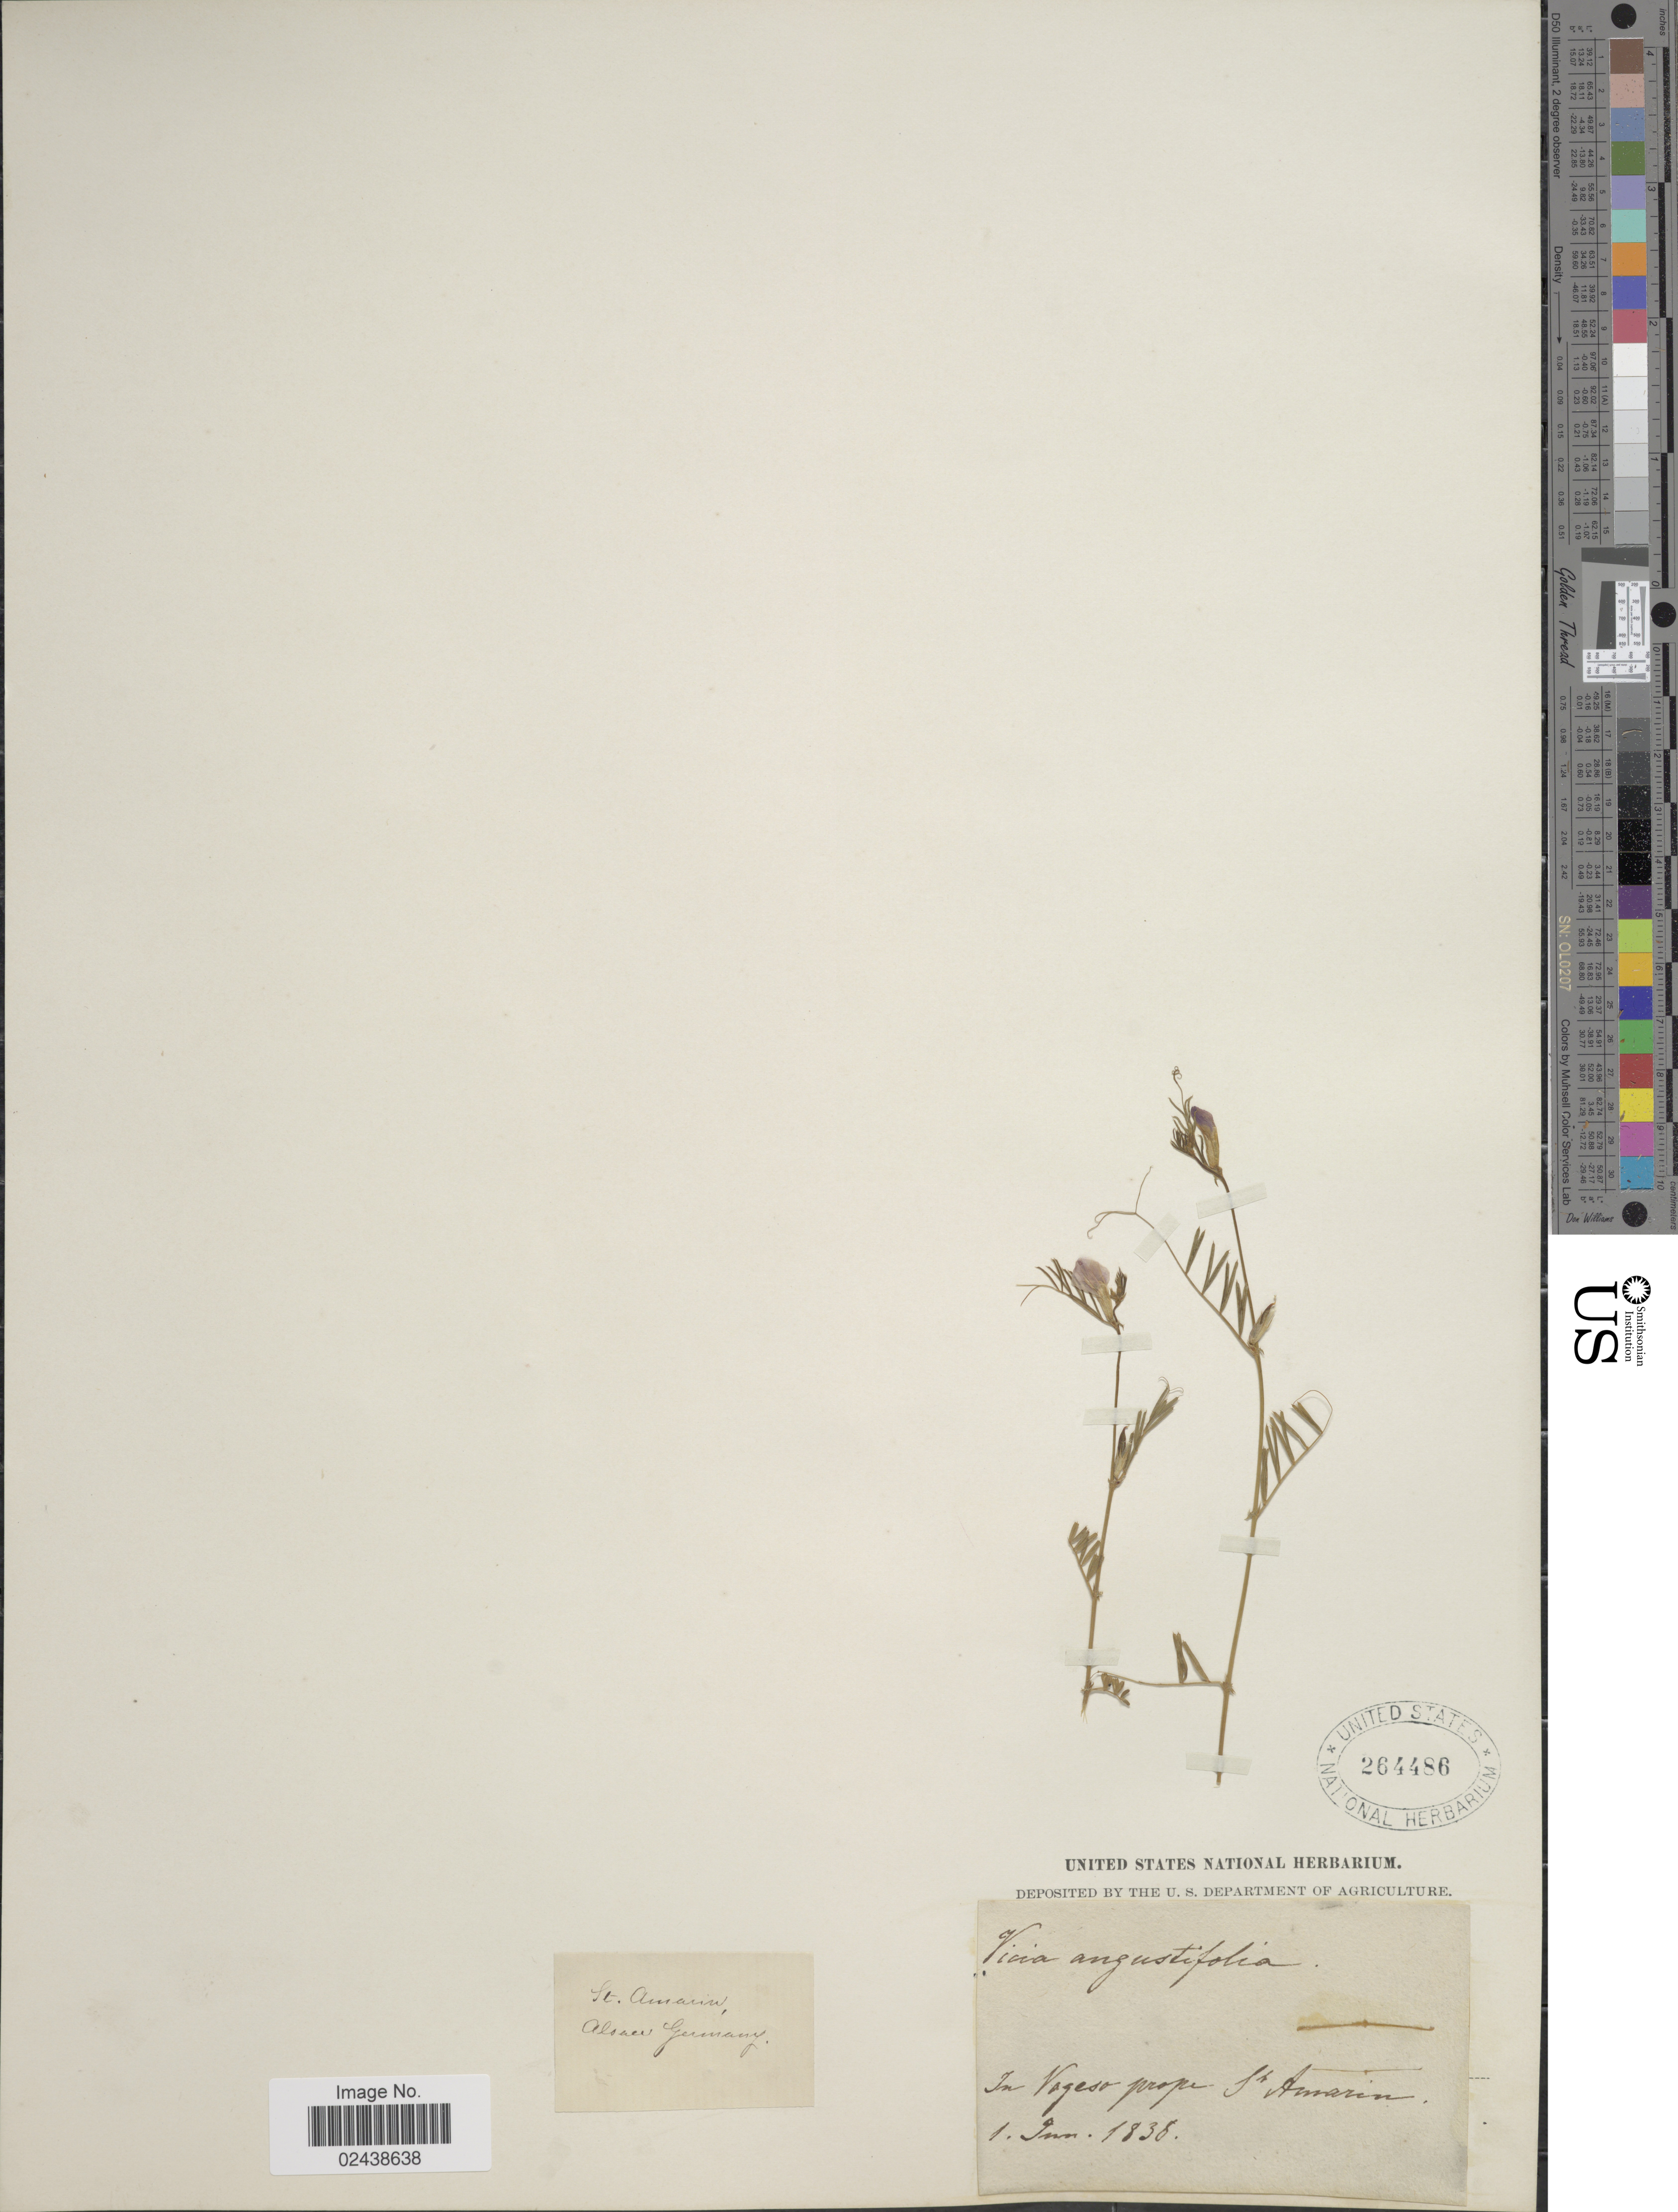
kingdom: Plantae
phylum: Tracheophyta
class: Magnoliopsida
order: Fabales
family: Fabaceae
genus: Vicia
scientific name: Vicia angustifolia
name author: L.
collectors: ex herb. U. S. Department of Agriculture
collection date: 1838-06-01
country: Germany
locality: In Vageso prope St. Amarin, Alsace.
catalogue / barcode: US 264486